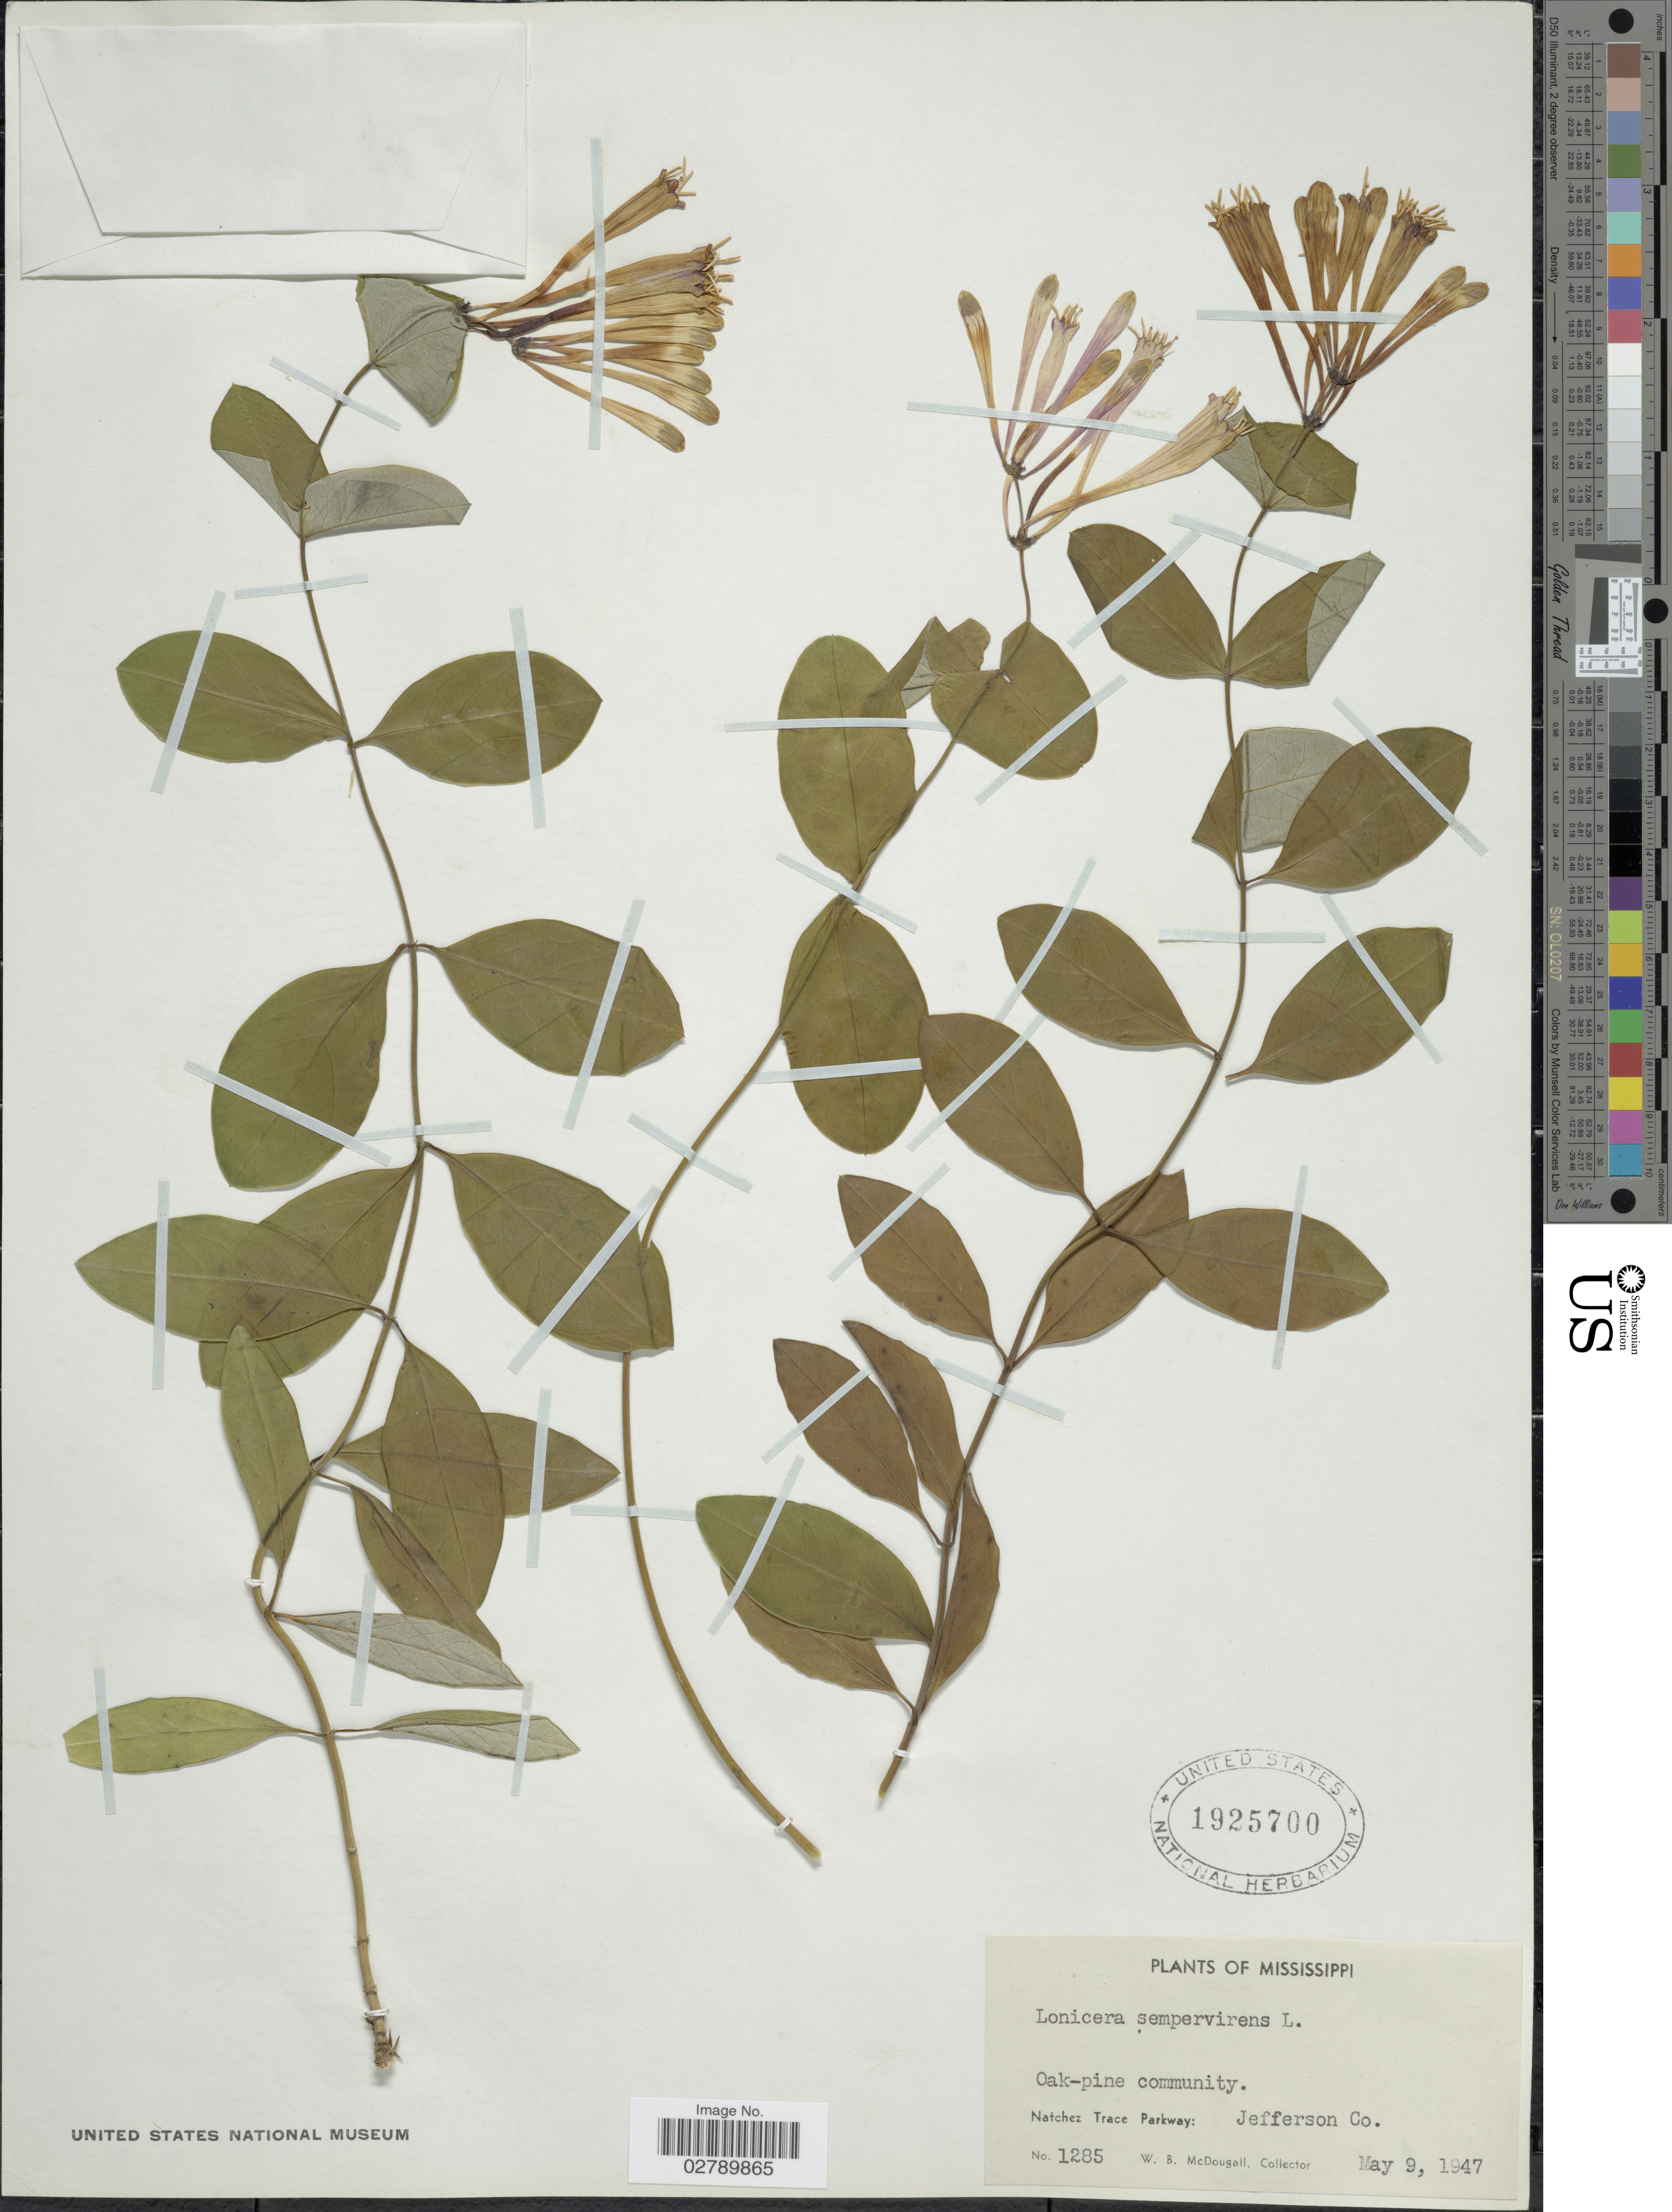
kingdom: Plantae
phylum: Tracheophyta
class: Magnoliopsida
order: Dipsacales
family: Caprifoliaceae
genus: Lonicera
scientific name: Lonicera sempervirens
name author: L.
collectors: W. B. McDougall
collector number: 1285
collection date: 1947-05-09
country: United States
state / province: Mississippi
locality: Natchez Trace Parkway: Jefferson Co.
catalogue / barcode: US 1925700